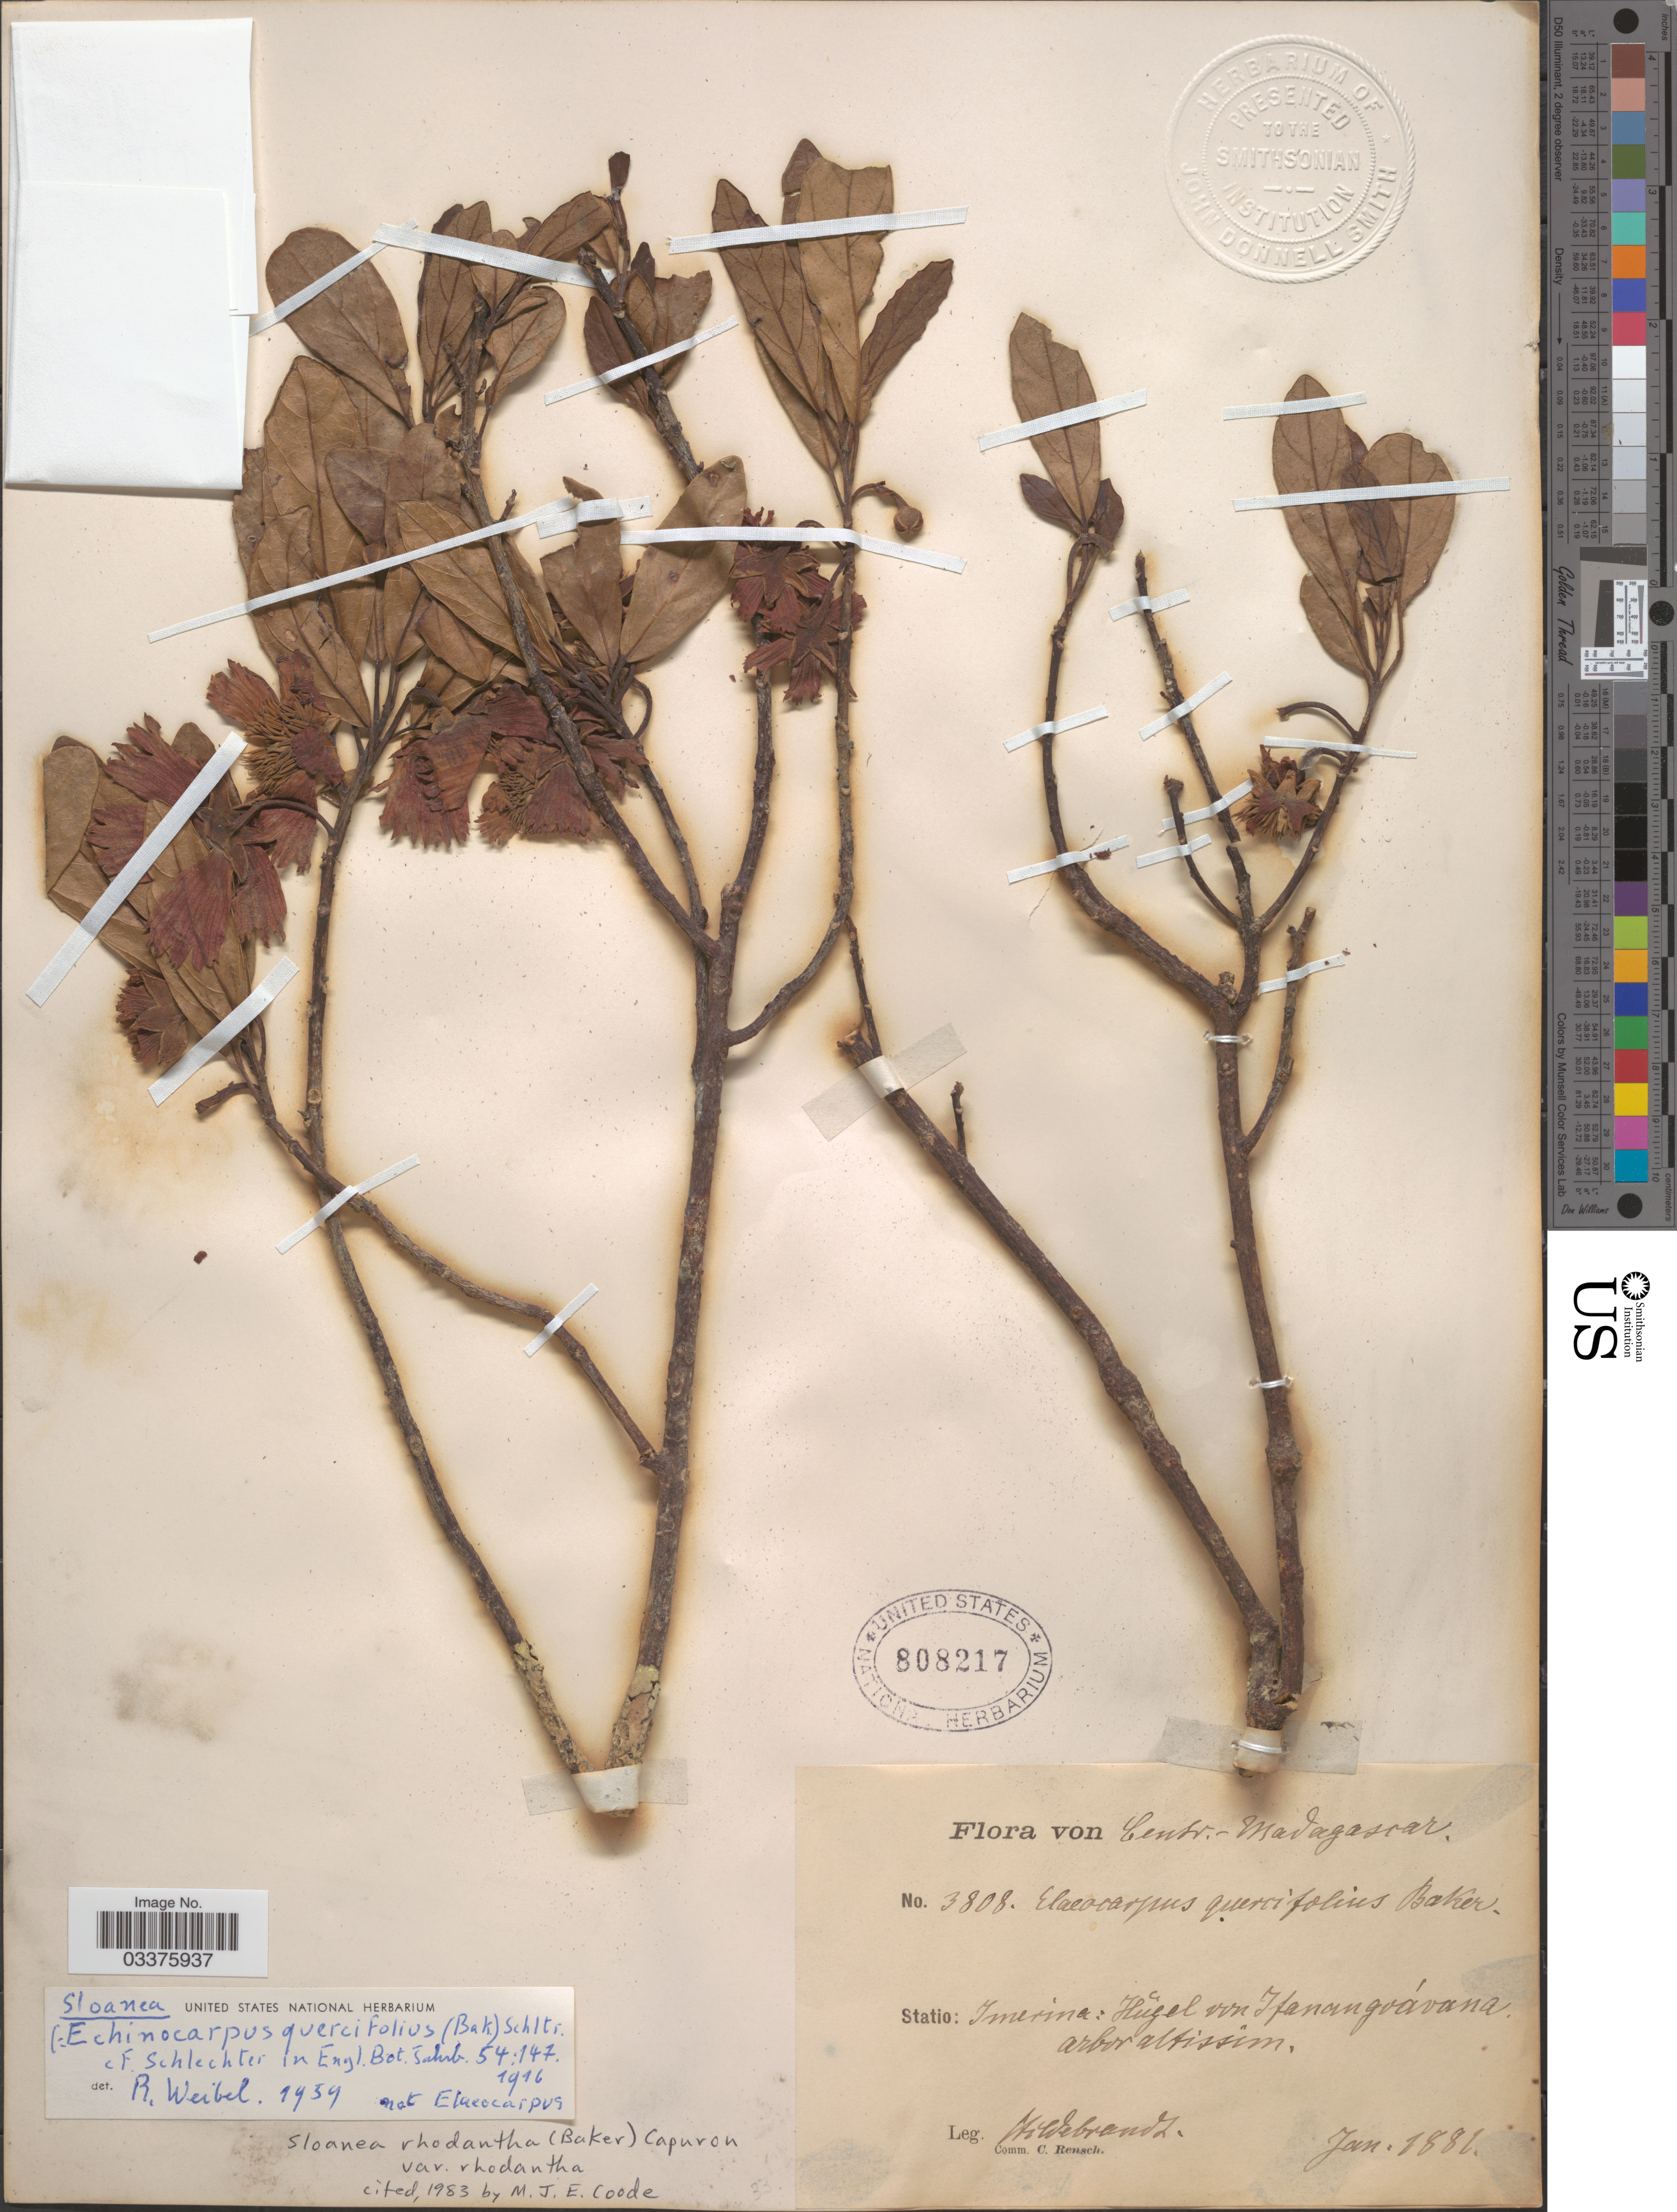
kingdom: Plantae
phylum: Tracheophyta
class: Magnoliopsida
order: Oxalidales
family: Elaeocarpaceae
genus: Sloanea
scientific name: Sloanea rhodantha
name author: (Baker) Capuron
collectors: J. Hildebrandt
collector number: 3808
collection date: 1881-01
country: Madagascar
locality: Centr. - Madagascar. Statio: Imerina: Hŭgel von Ifanangoávana.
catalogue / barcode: US 808217